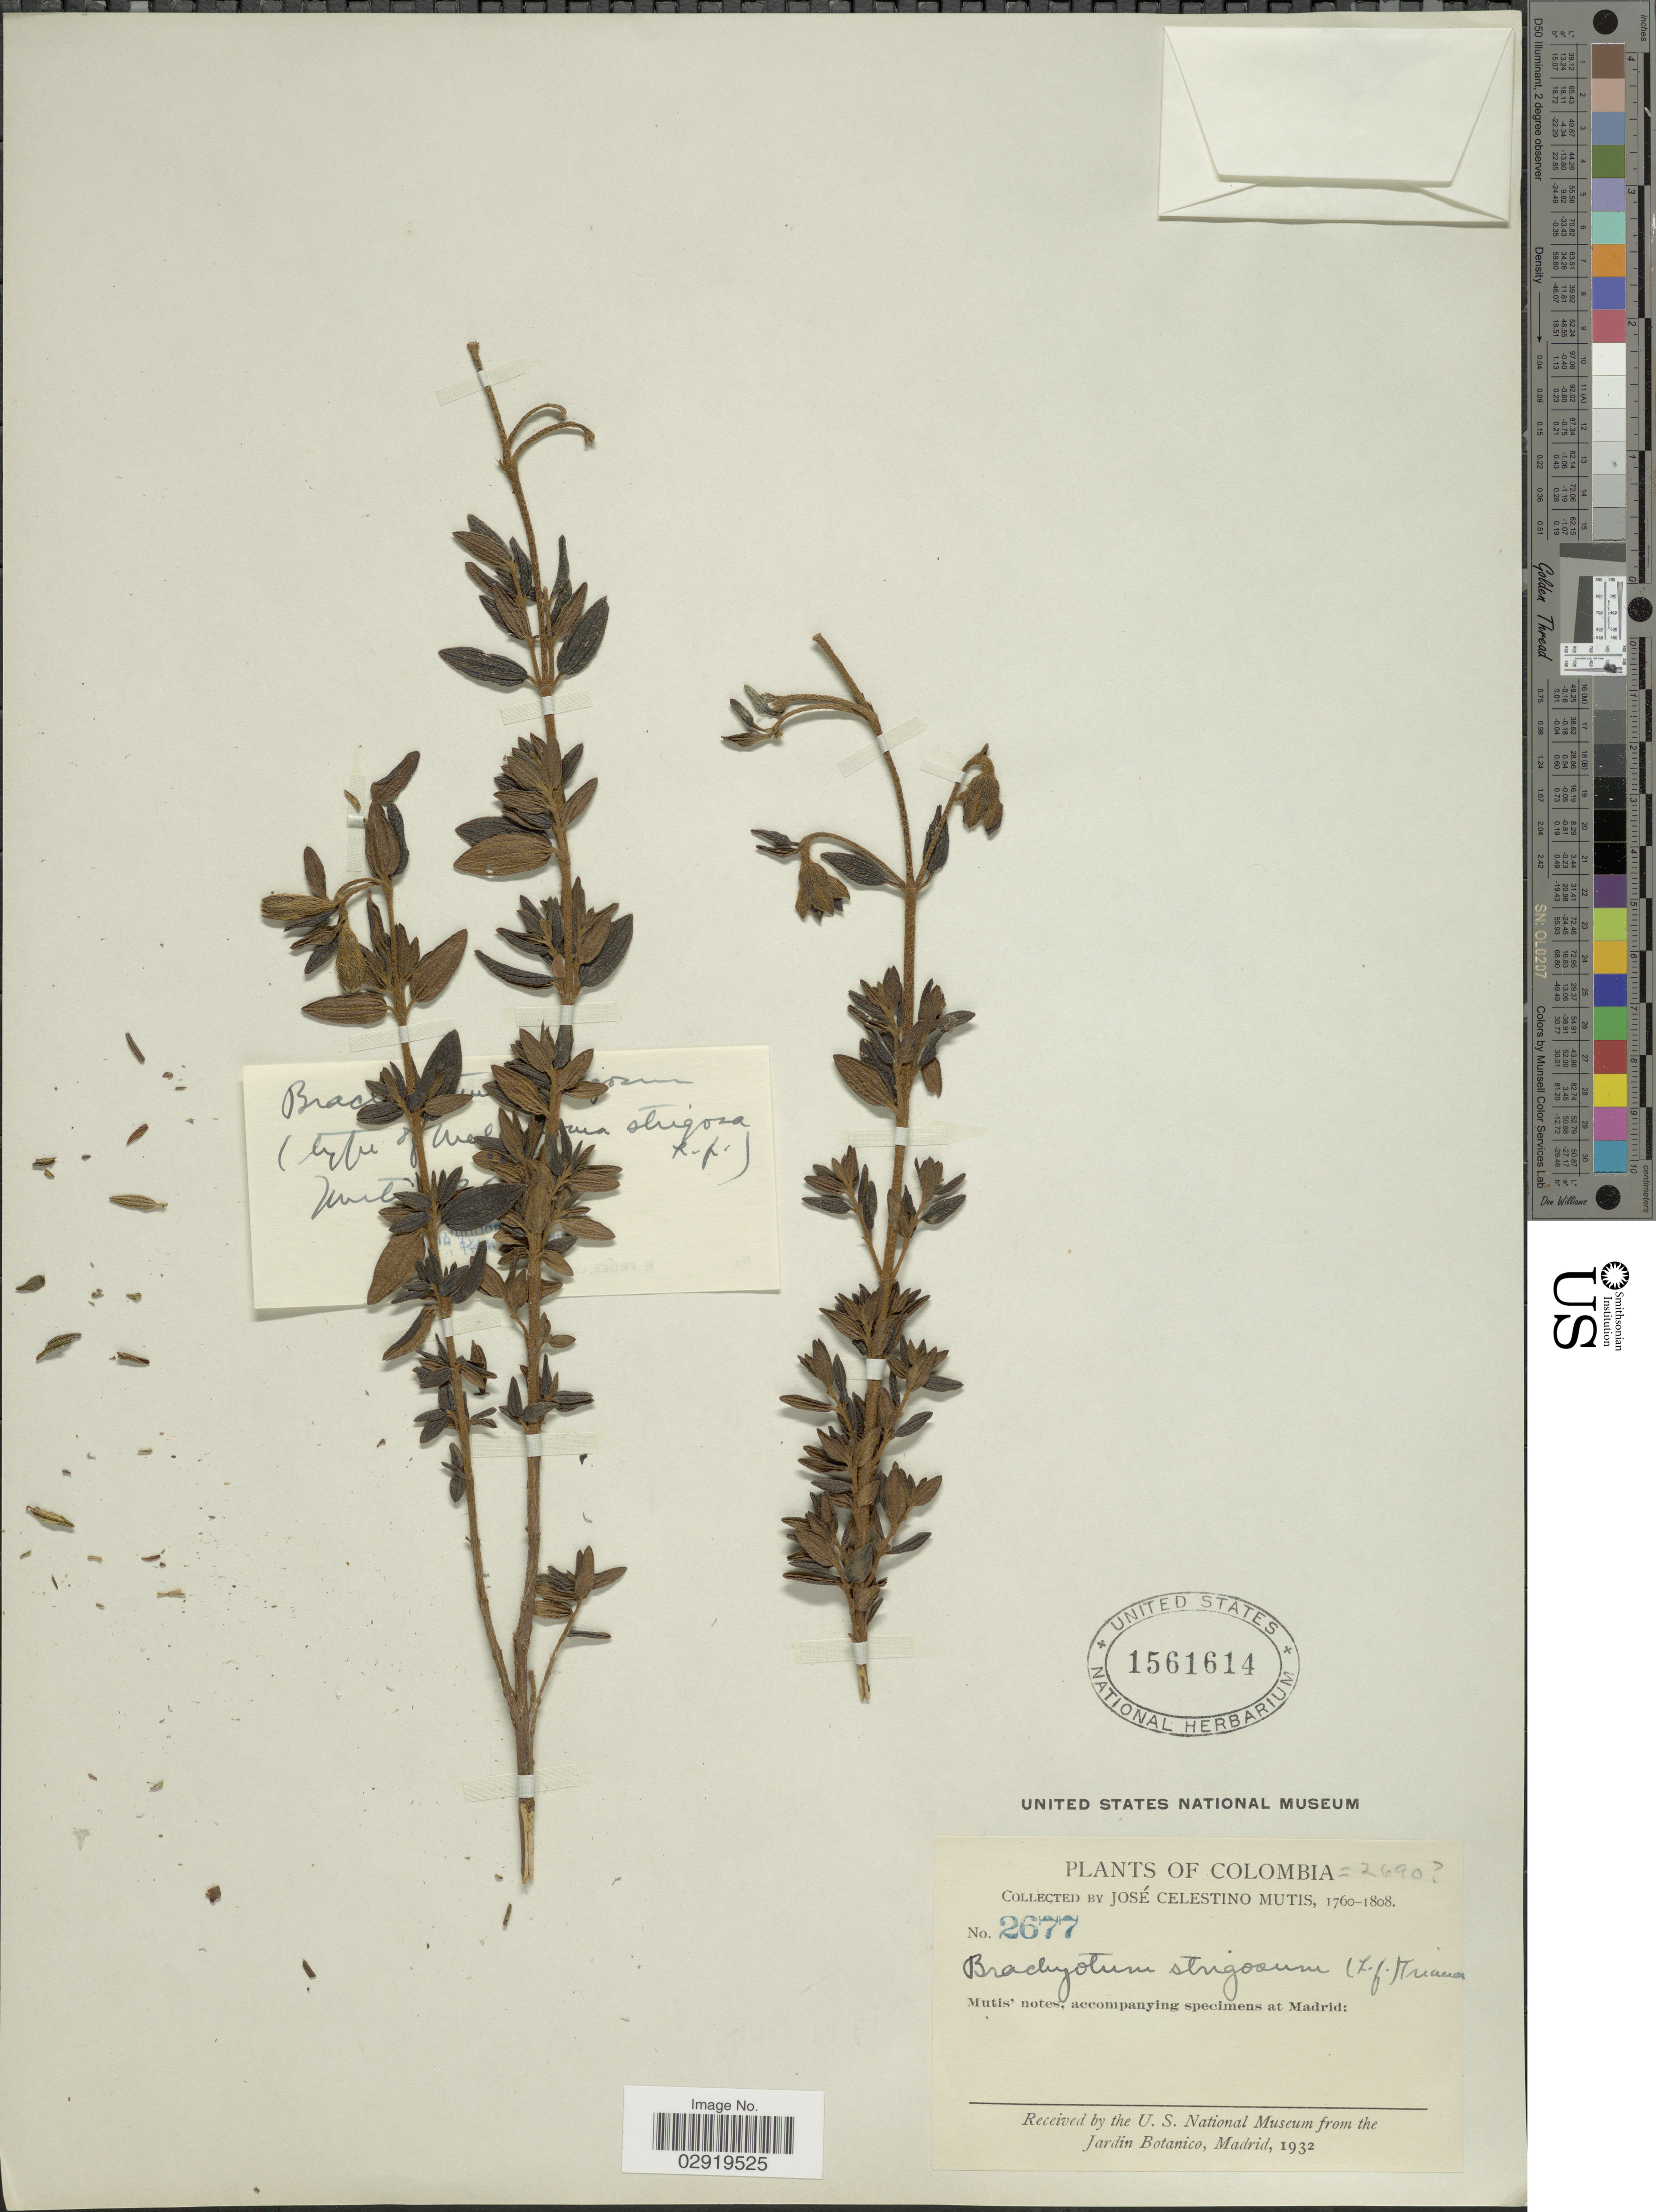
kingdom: Plantae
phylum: Tracheophyta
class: Magnoliopsida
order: Myrtales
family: Melastomataceae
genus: Brachyotum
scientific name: Brachyotum strigosum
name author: (L. f.) Triana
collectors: J. C. B. Mutis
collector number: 2677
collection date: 1760/1808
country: Colombia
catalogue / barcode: US 1561614